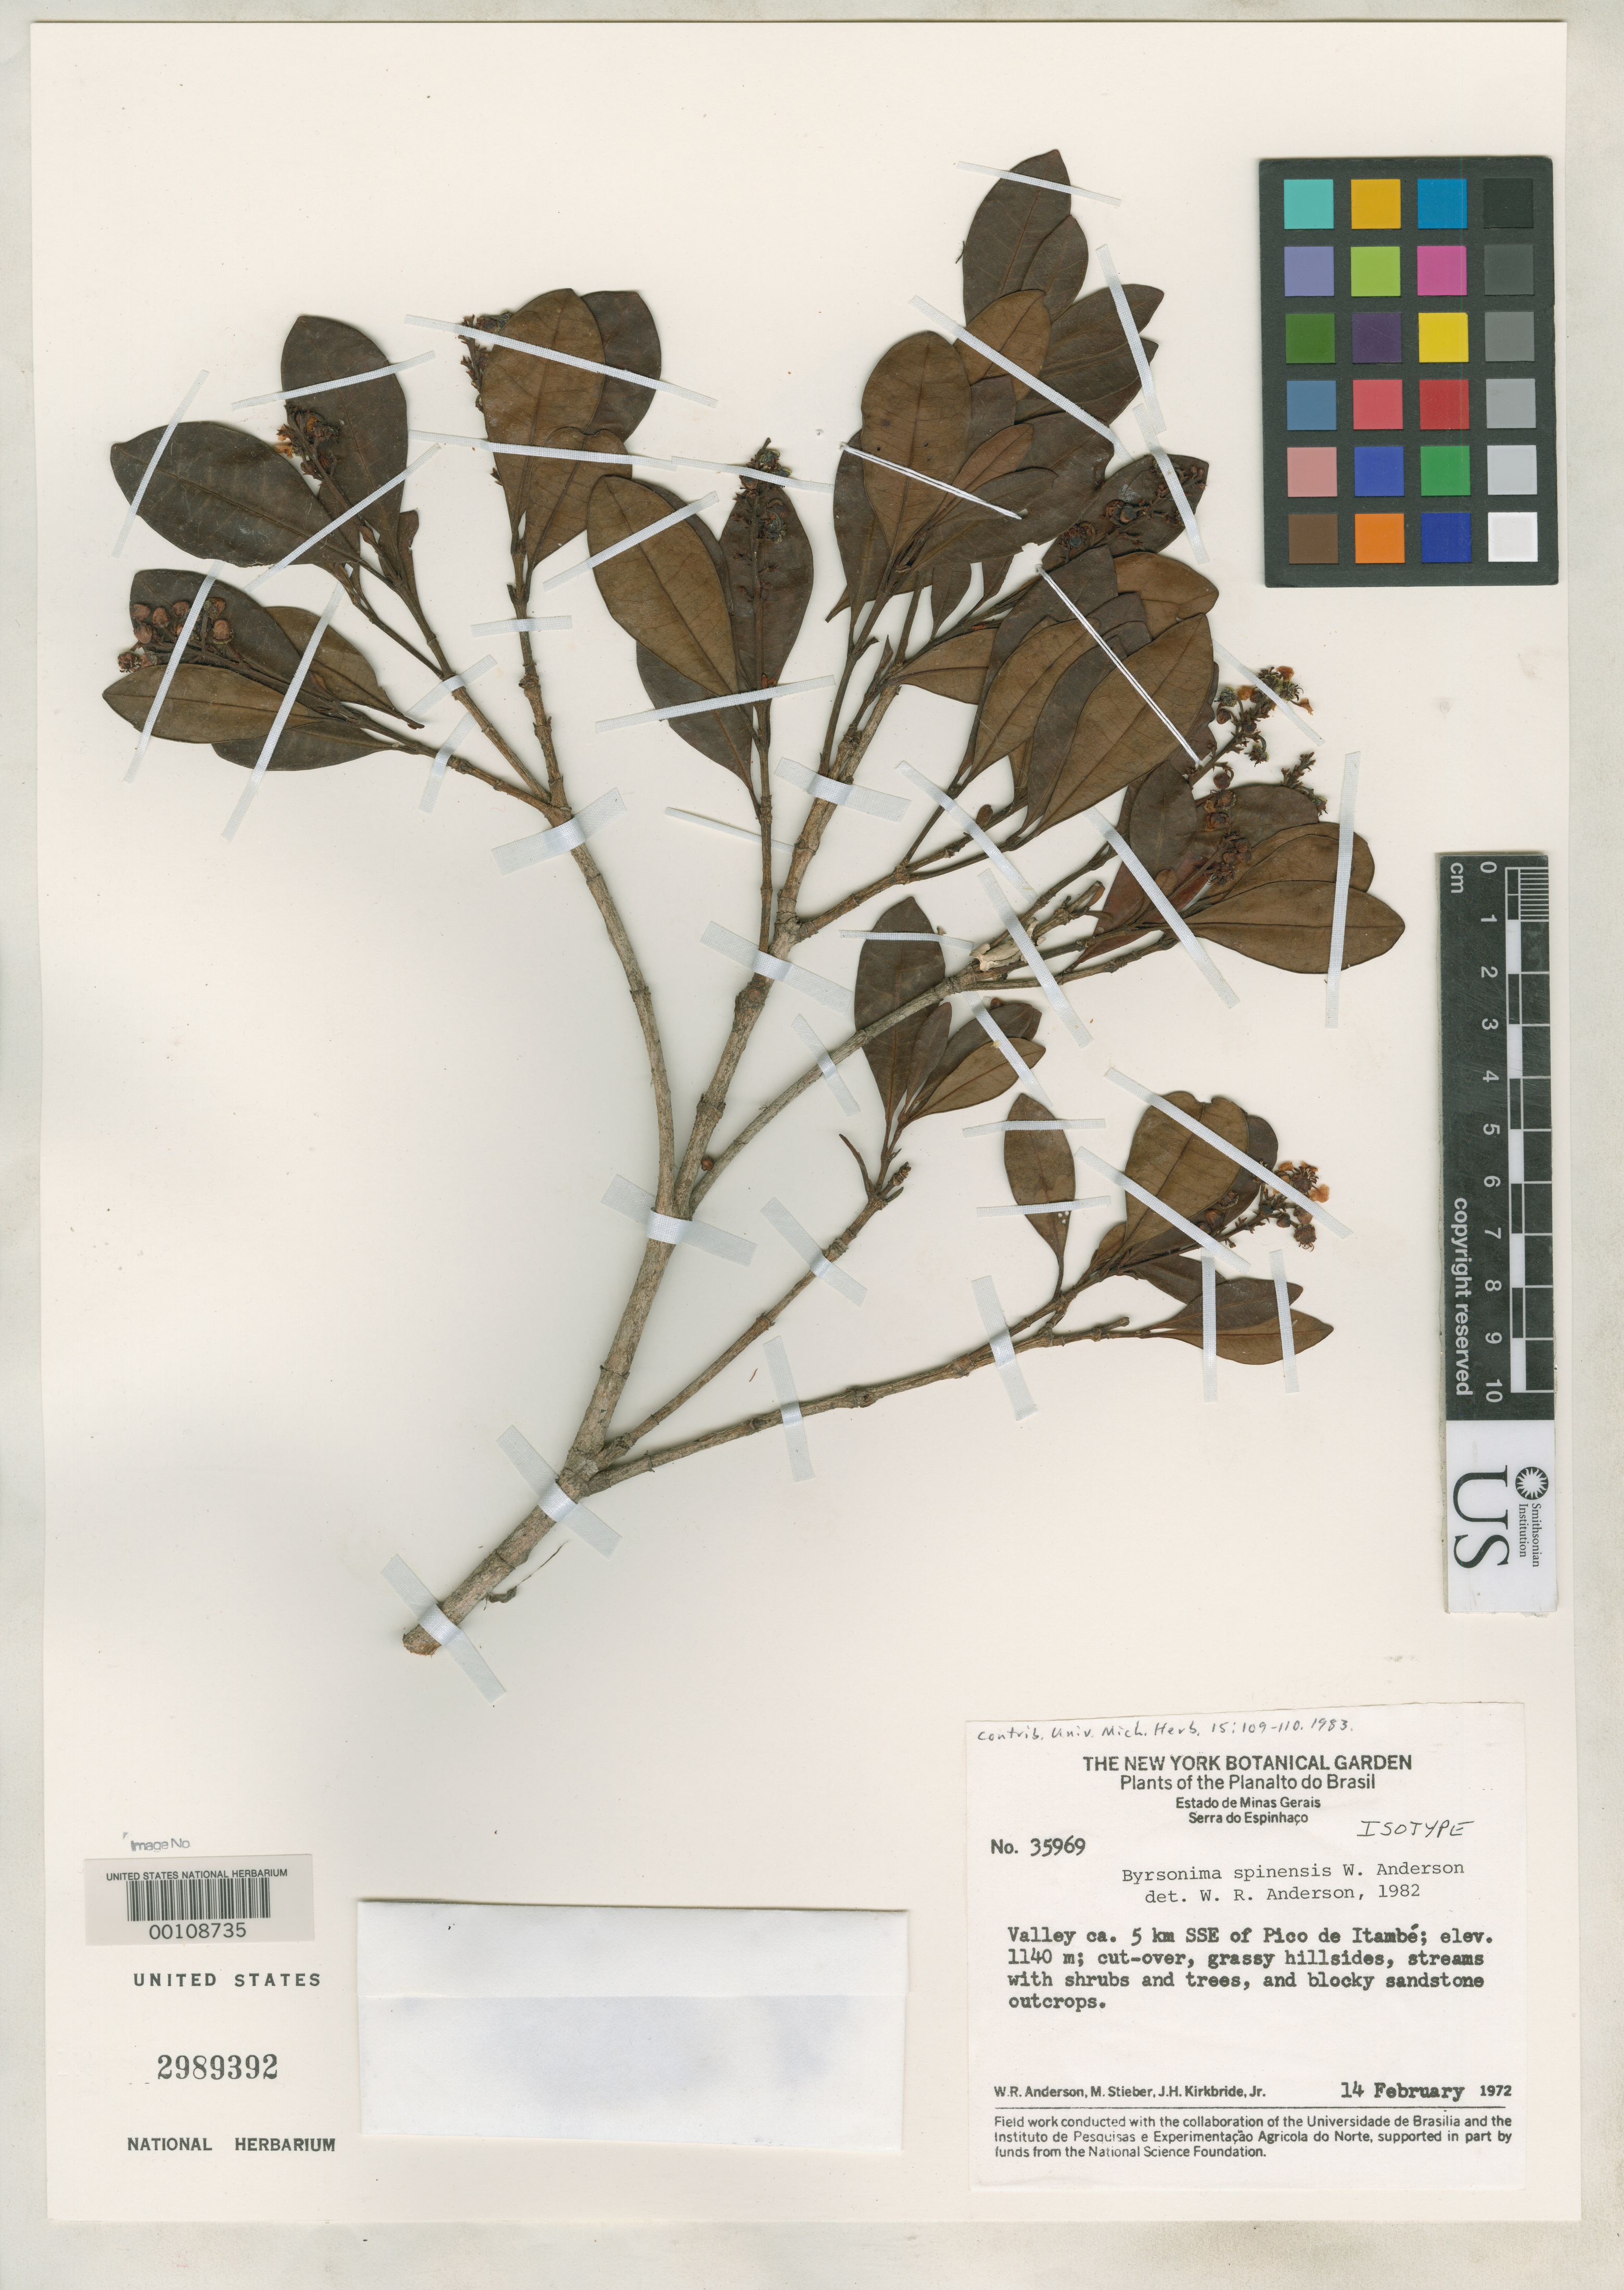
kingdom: Plantae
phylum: Tracheophyta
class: Magnoliopsida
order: Malpighiales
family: Malpighiaceae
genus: Byrsonima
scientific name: Byrsonima spinensis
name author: W.R. Anderson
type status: Isotype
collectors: W. R. Anderson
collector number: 35969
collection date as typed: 14 Feb 1972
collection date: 1972-02-14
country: Brazil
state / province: Minas Gerais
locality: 5 km SSE of Pico de Itambe.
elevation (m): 1140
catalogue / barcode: US 2989392